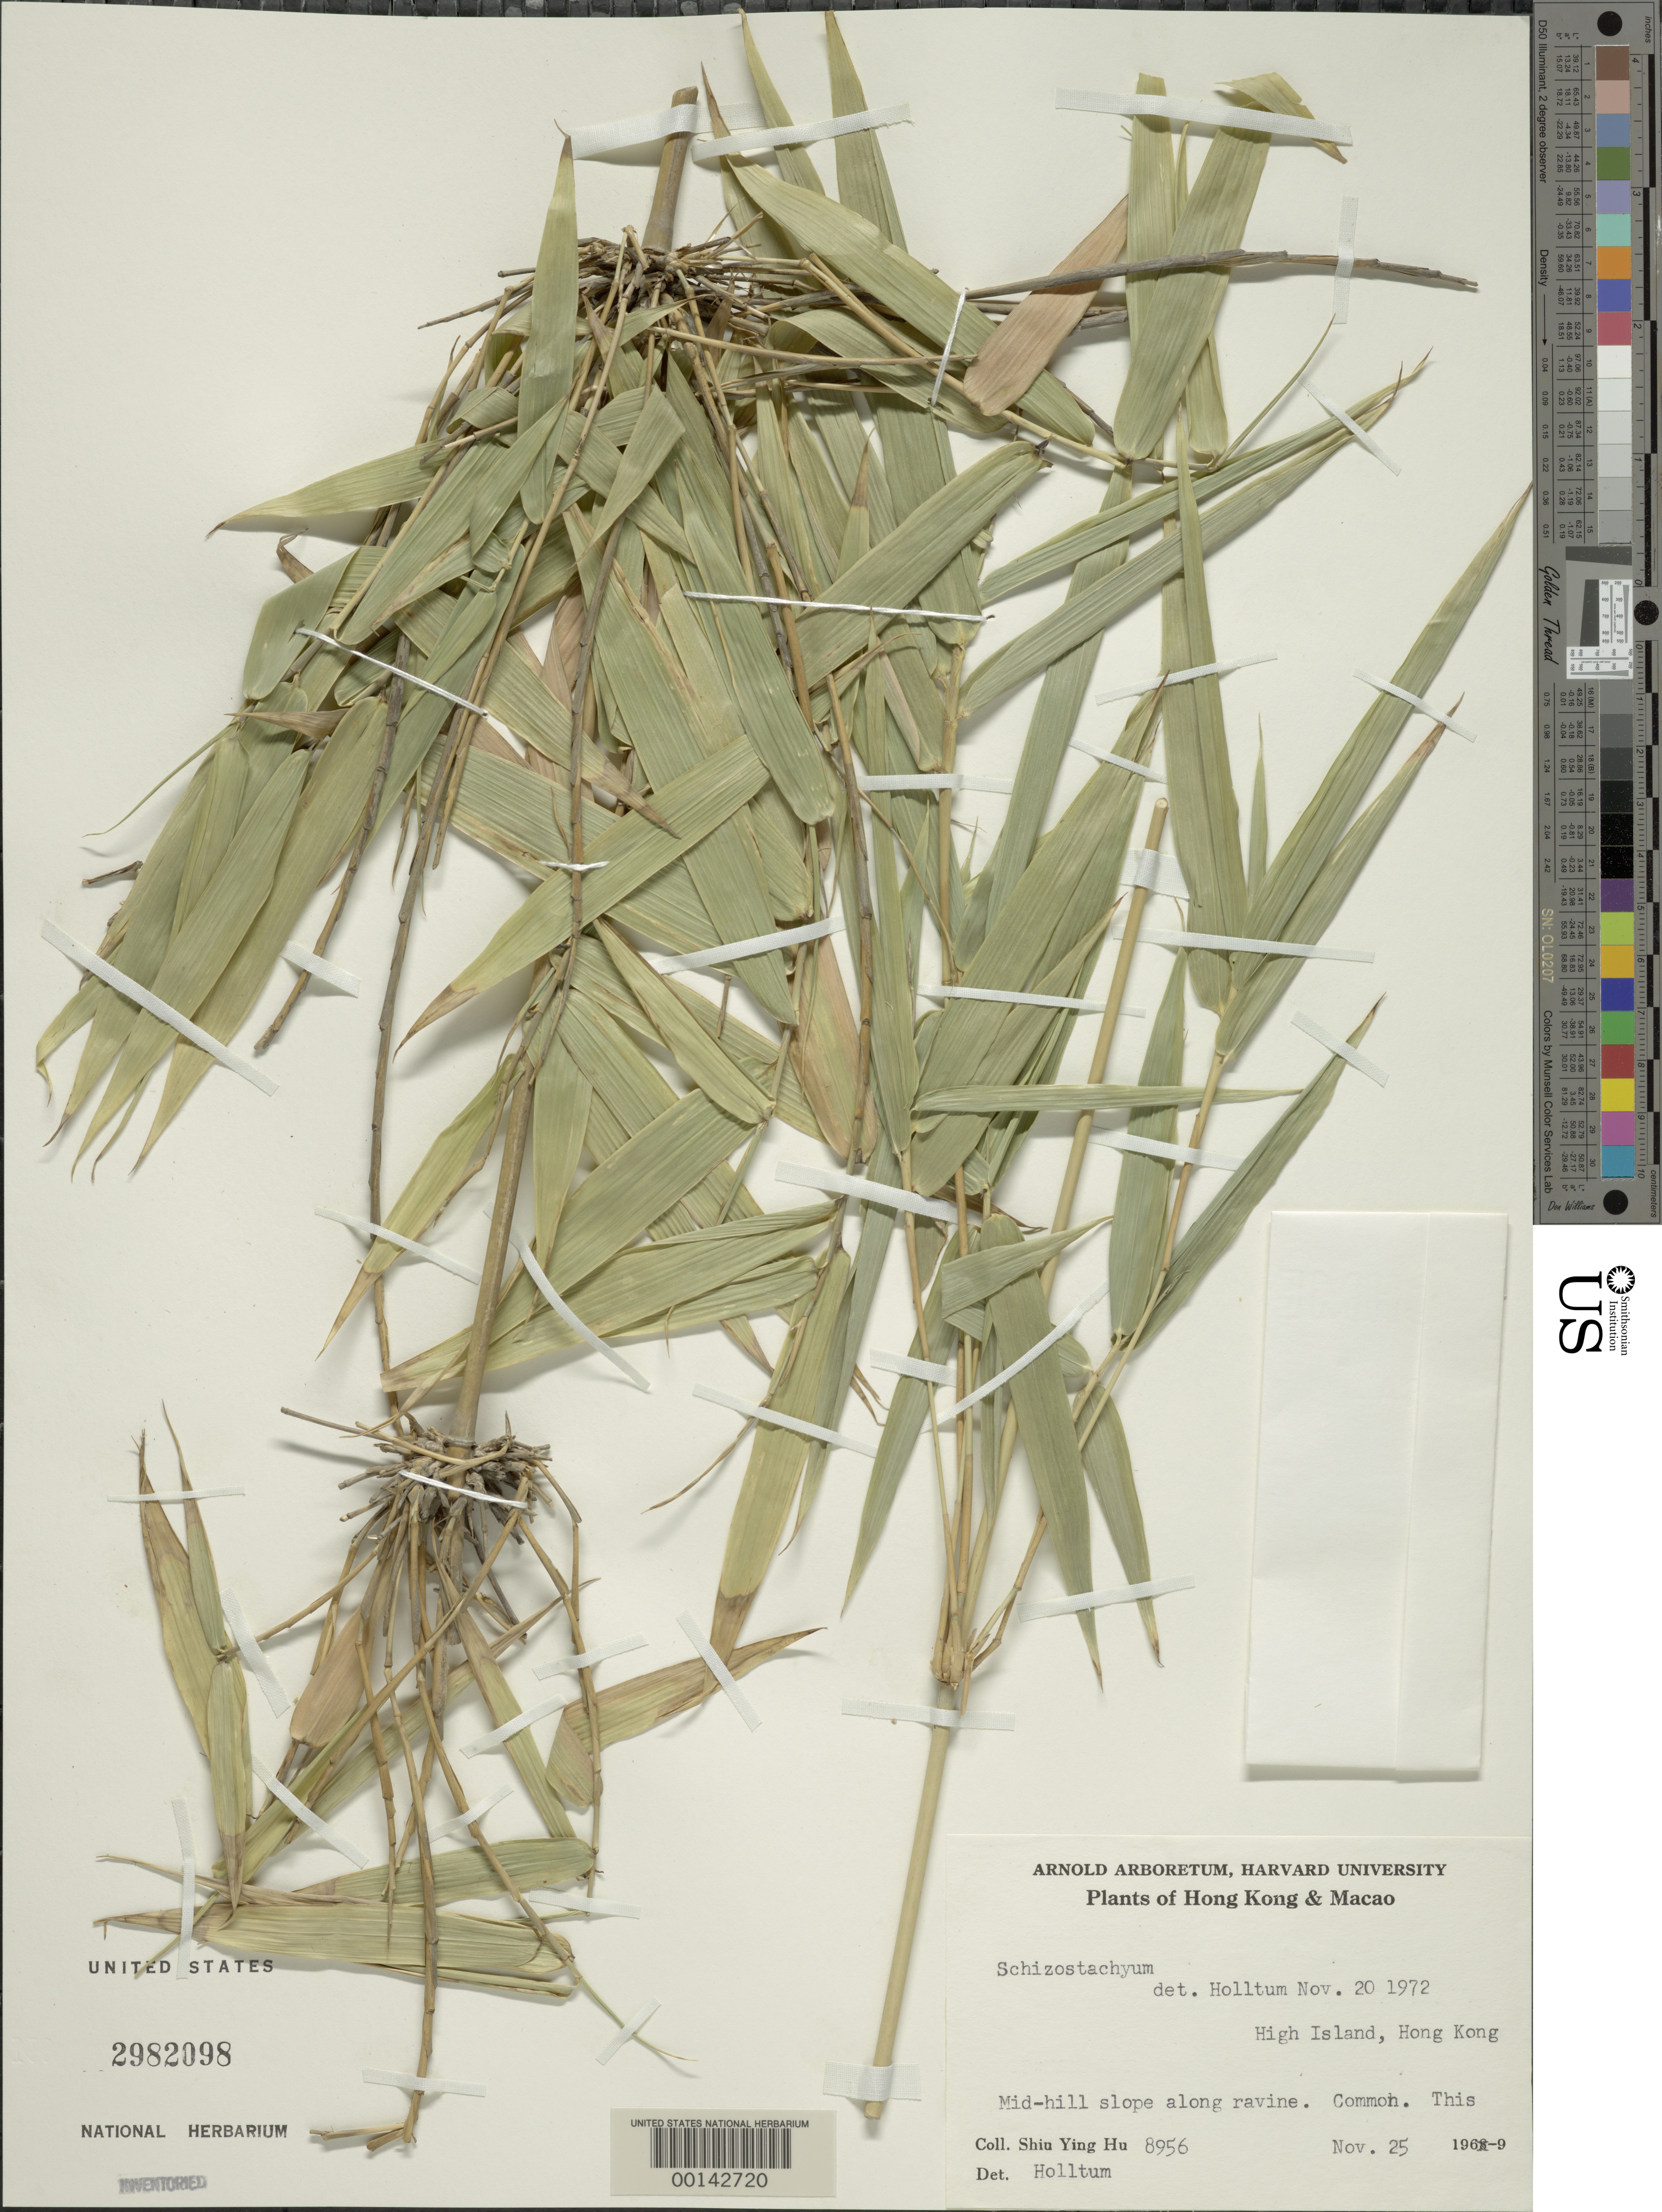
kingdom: Plantae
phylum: Tracheophyta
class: Liliopsida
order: Poales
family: Poaceae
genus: Schizostachyum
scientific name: Schizostachyum sp.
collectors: Y. Shiu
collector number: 8956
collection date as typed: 25 Nov 1969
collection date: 1969-11-25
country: China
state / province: Hong Kong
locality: High isl.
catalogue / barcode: US 2982098